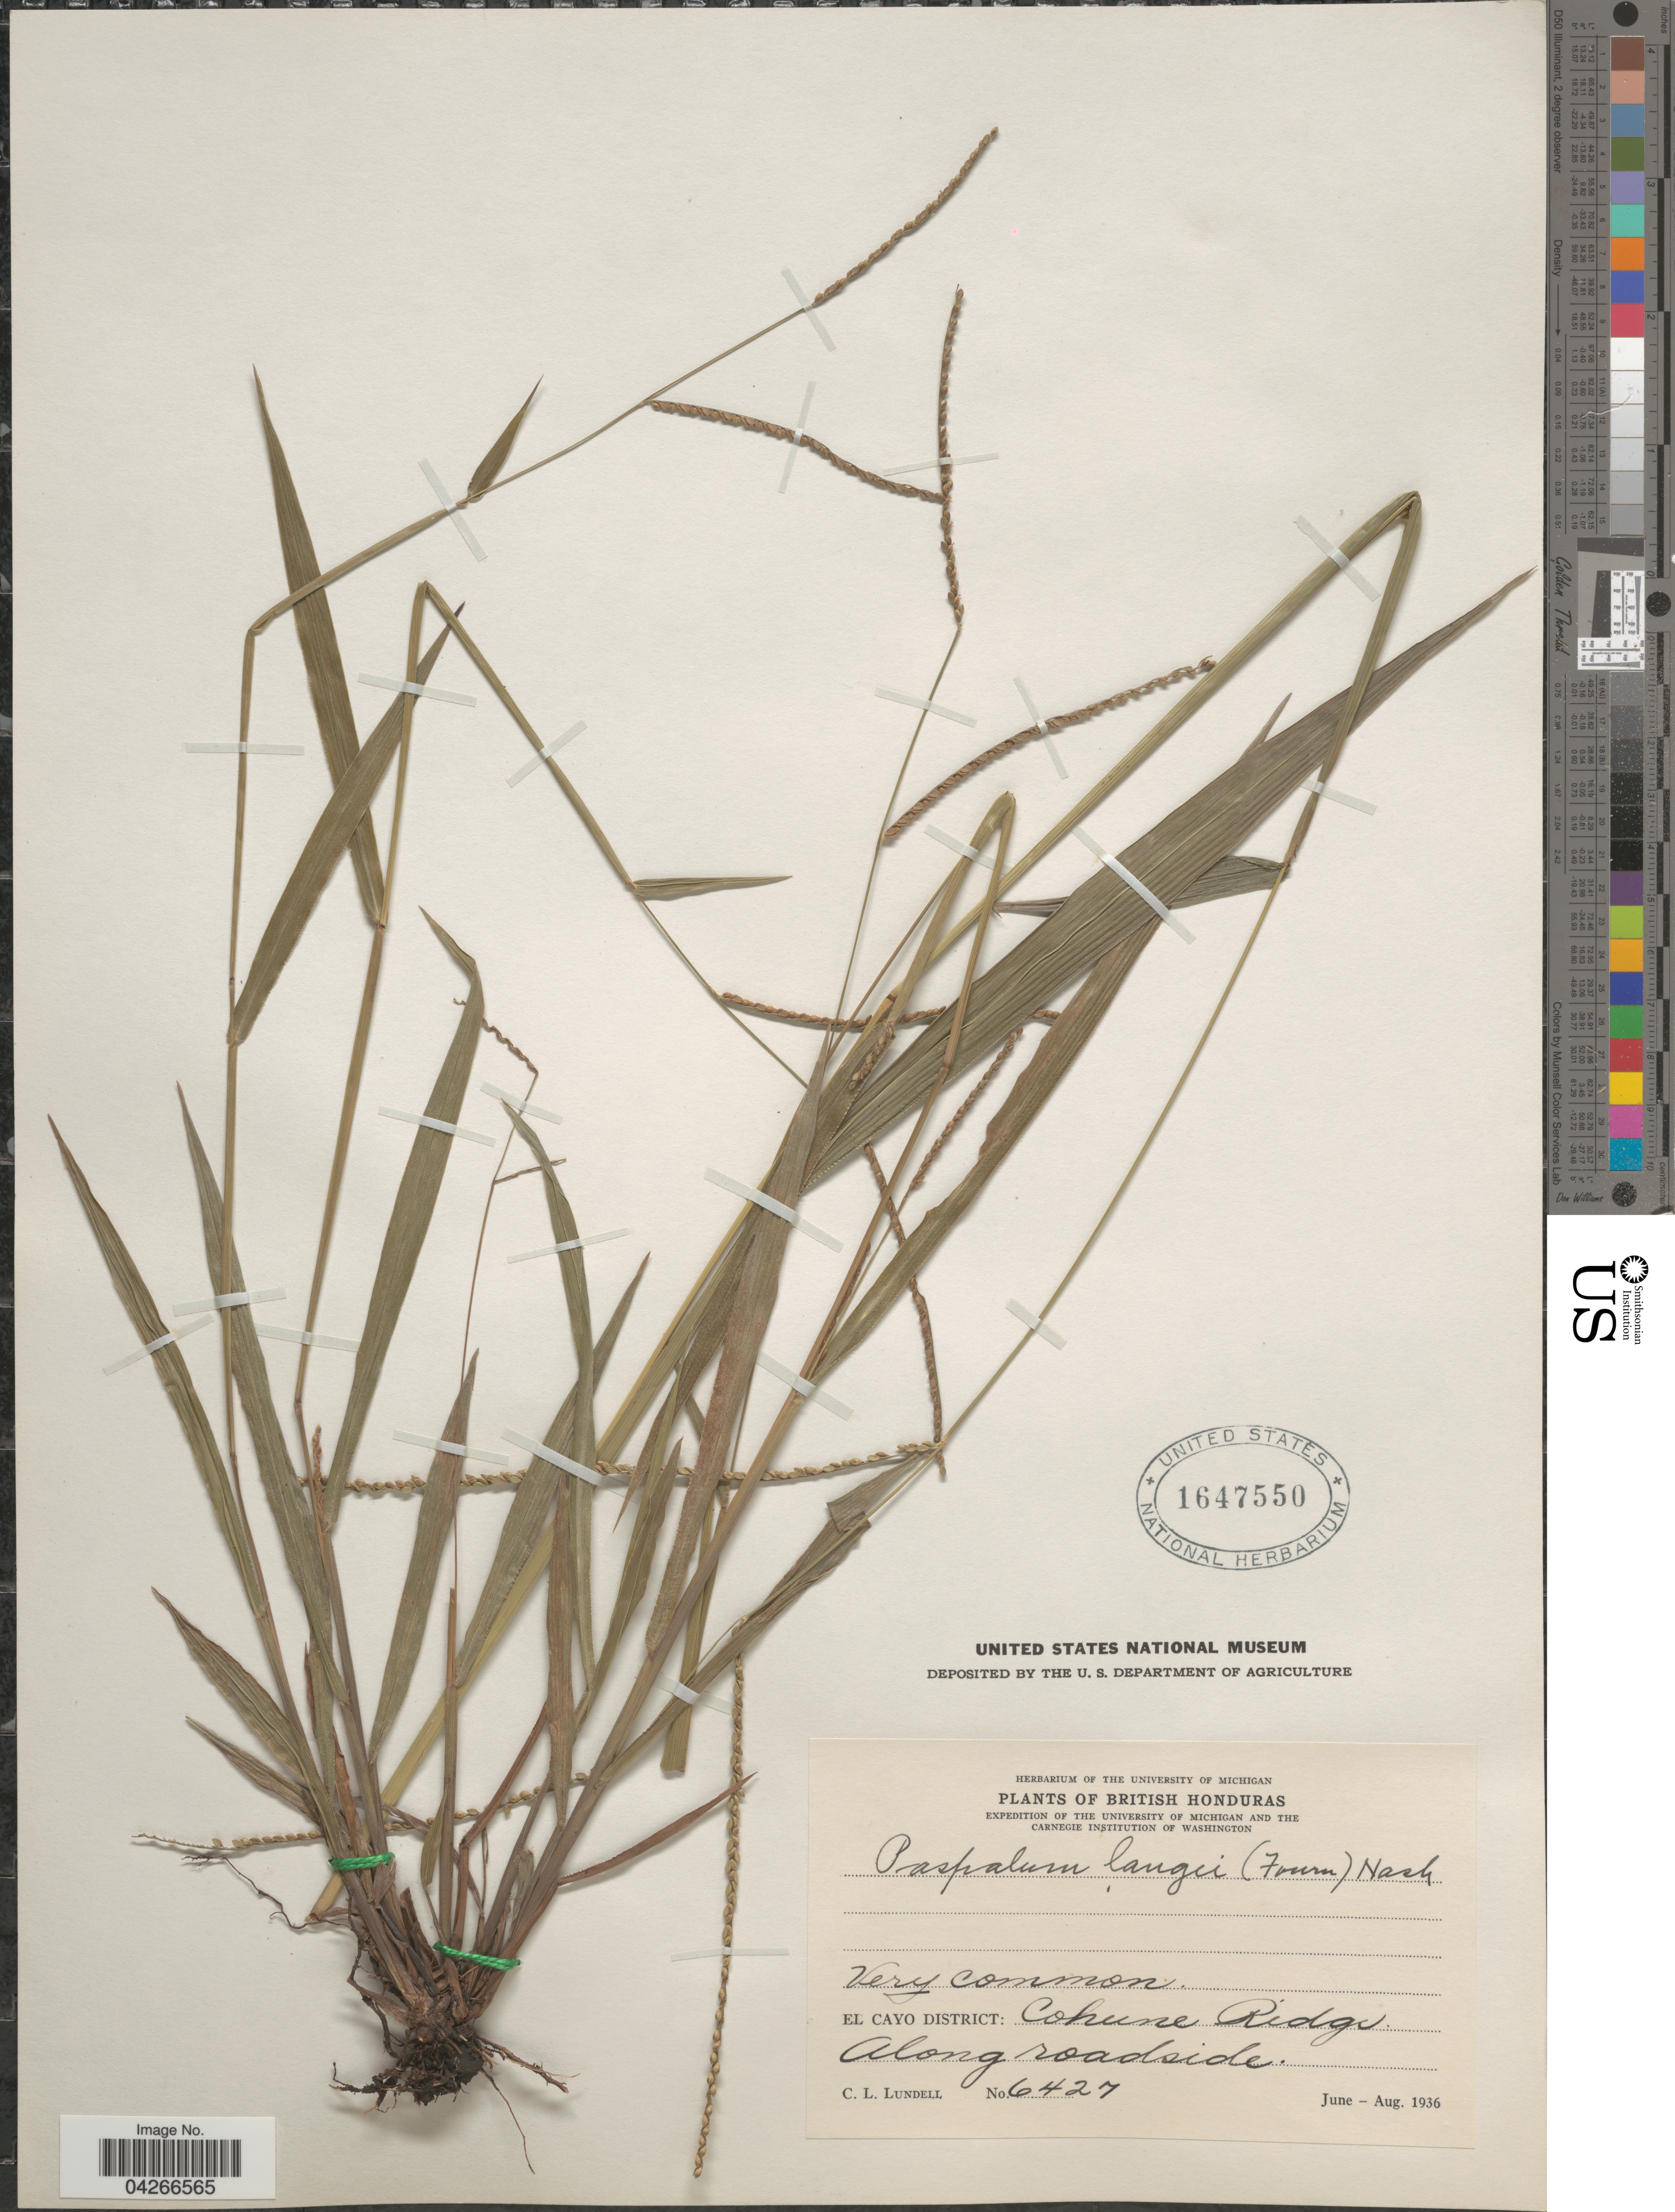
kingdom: Plantae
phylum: Tracheophyta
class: Liliopsida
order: Poales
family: Poaceae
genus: Paspalum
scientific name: Paspalum langei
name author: (E. Fourn.) Nash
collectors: C. L. Lundell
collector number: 6427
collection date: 1936-06/1936-08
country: Belize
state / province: Cayo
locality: British Honduras. Expedition of the University of Michigan and the Carnegie Institution of Washington. El Cayo District: Cohune Ridge. Along roadside.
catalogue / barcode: US 1647550